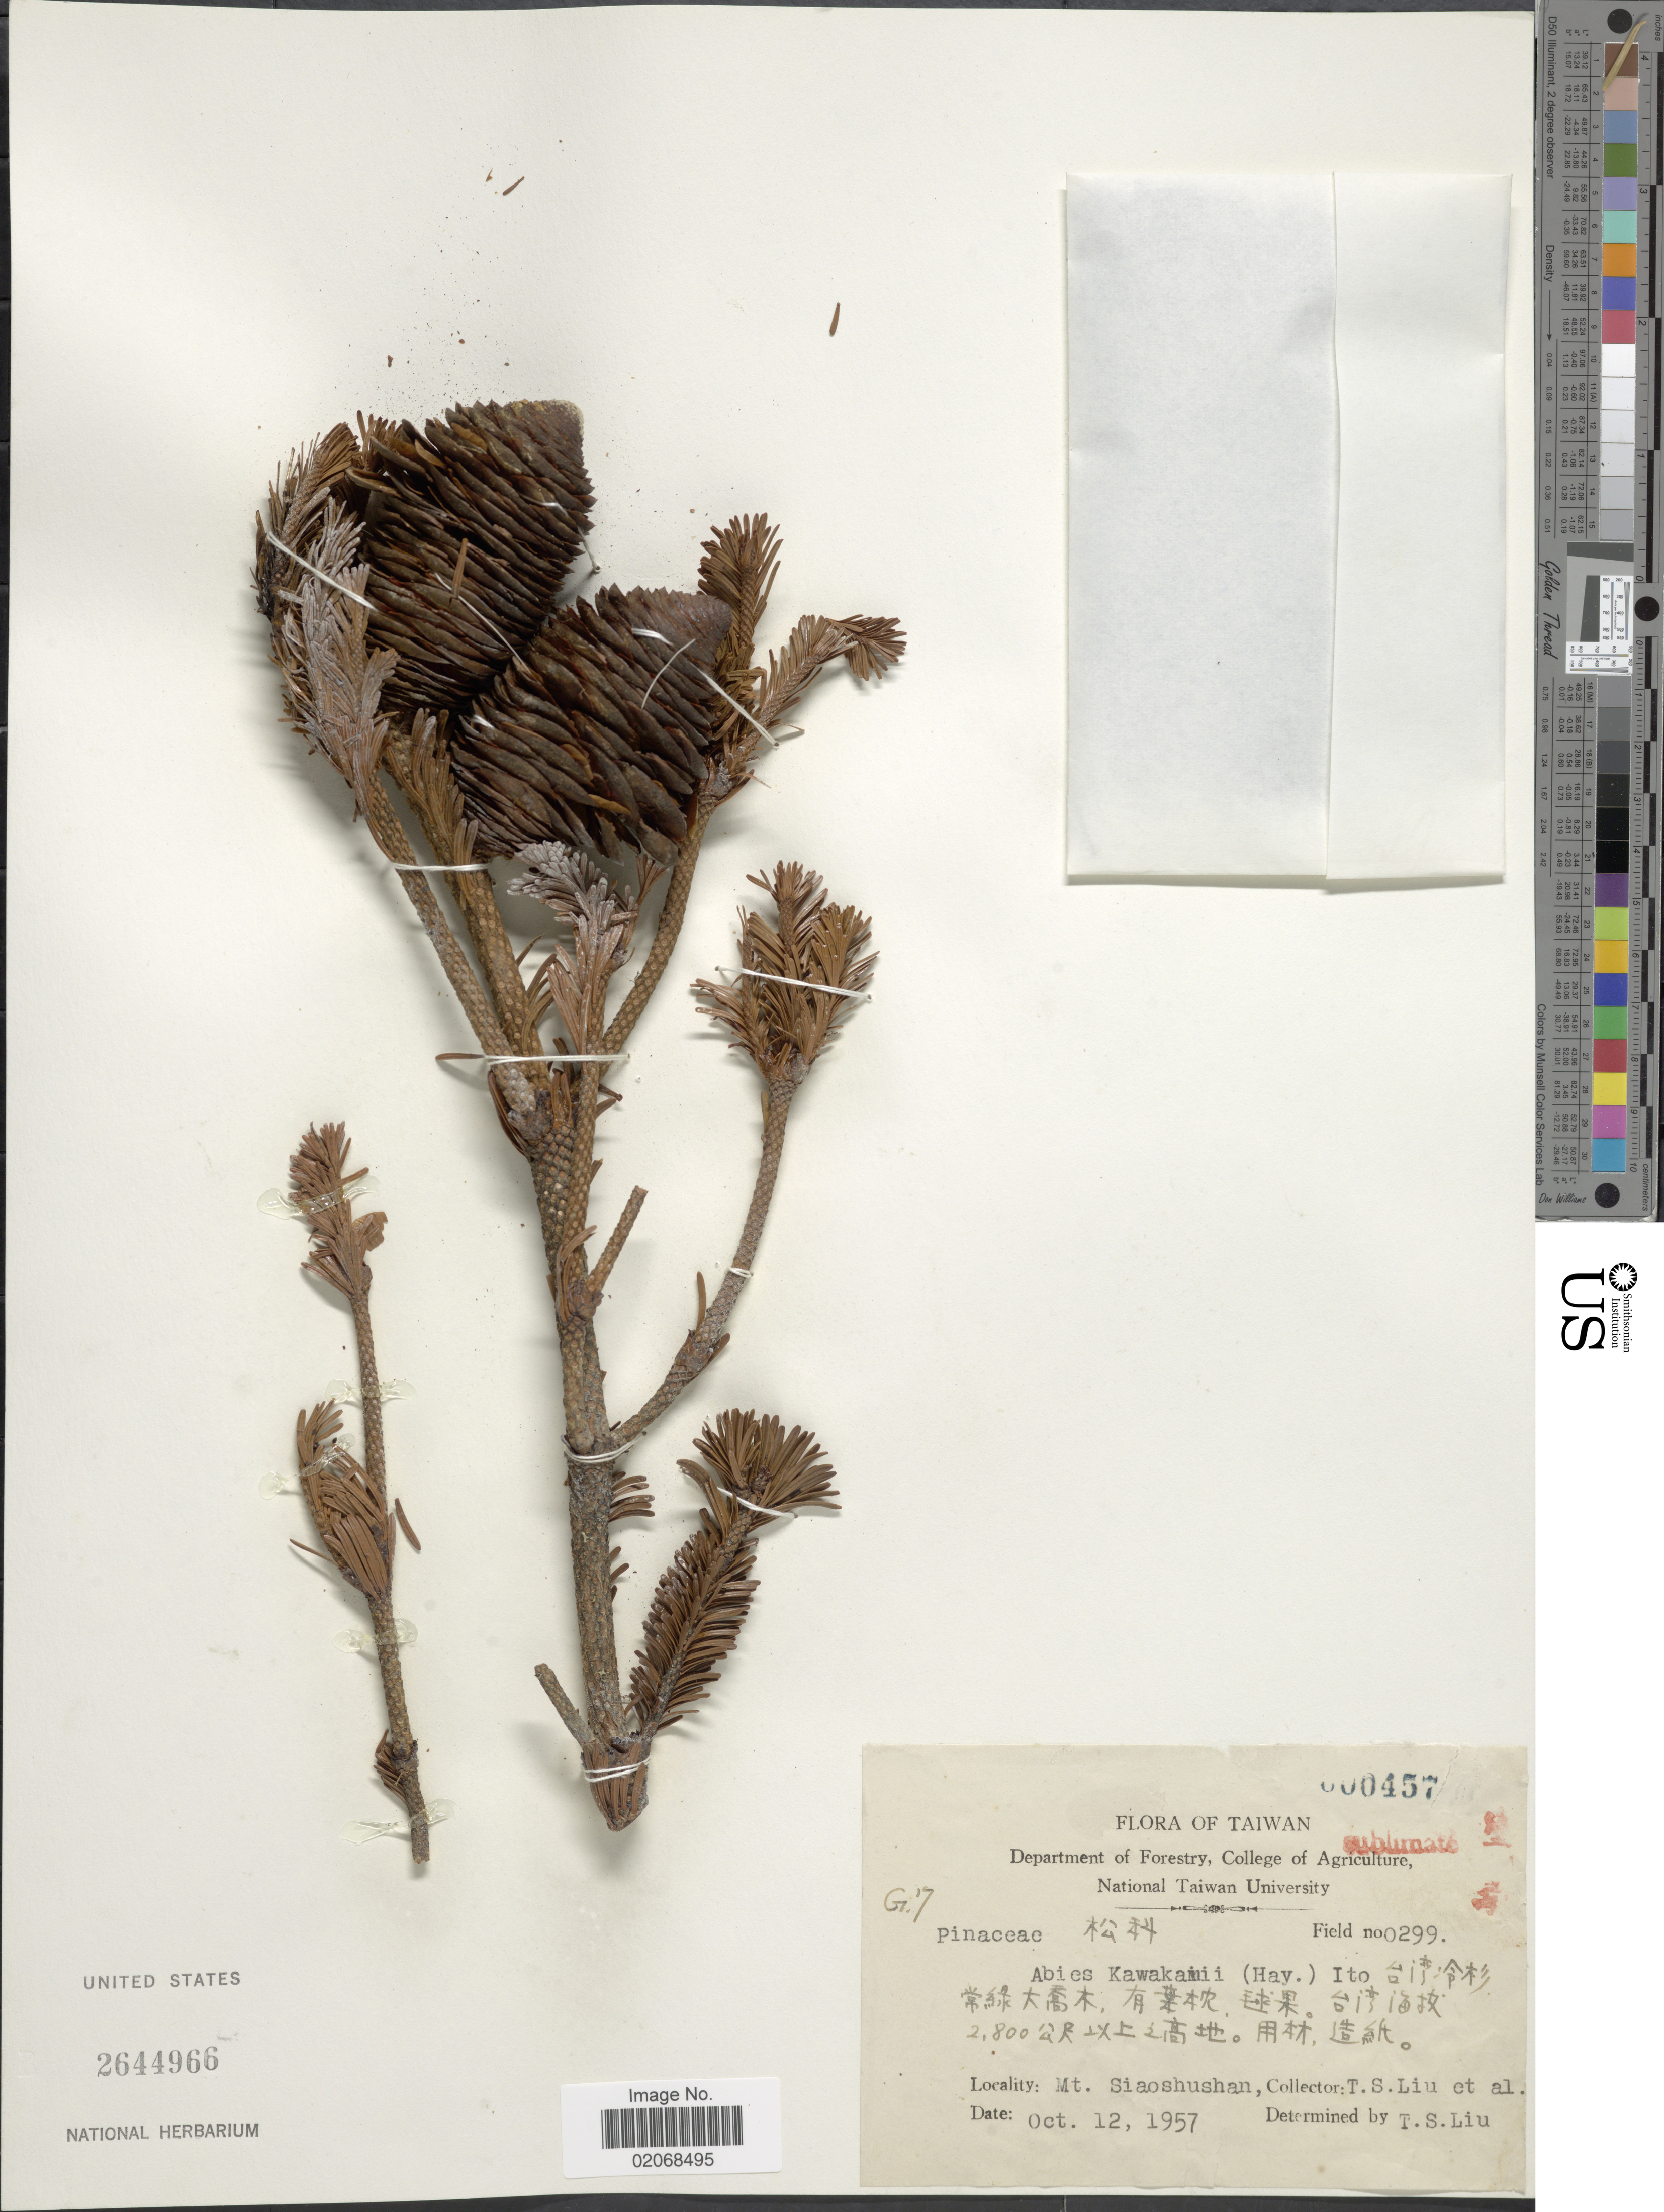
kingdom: Plantae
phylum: Tracheophyta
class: Pinopsida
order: Pinales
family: Pinaceae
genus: Abies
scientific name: Abies kawakamii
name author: (Hayata) T. Itô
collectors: T. S. Liu & et al.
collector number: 000457/0299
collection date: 1957-10-12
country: Taiwan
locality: Mt. Siaoshushan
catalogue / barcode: US 2644966